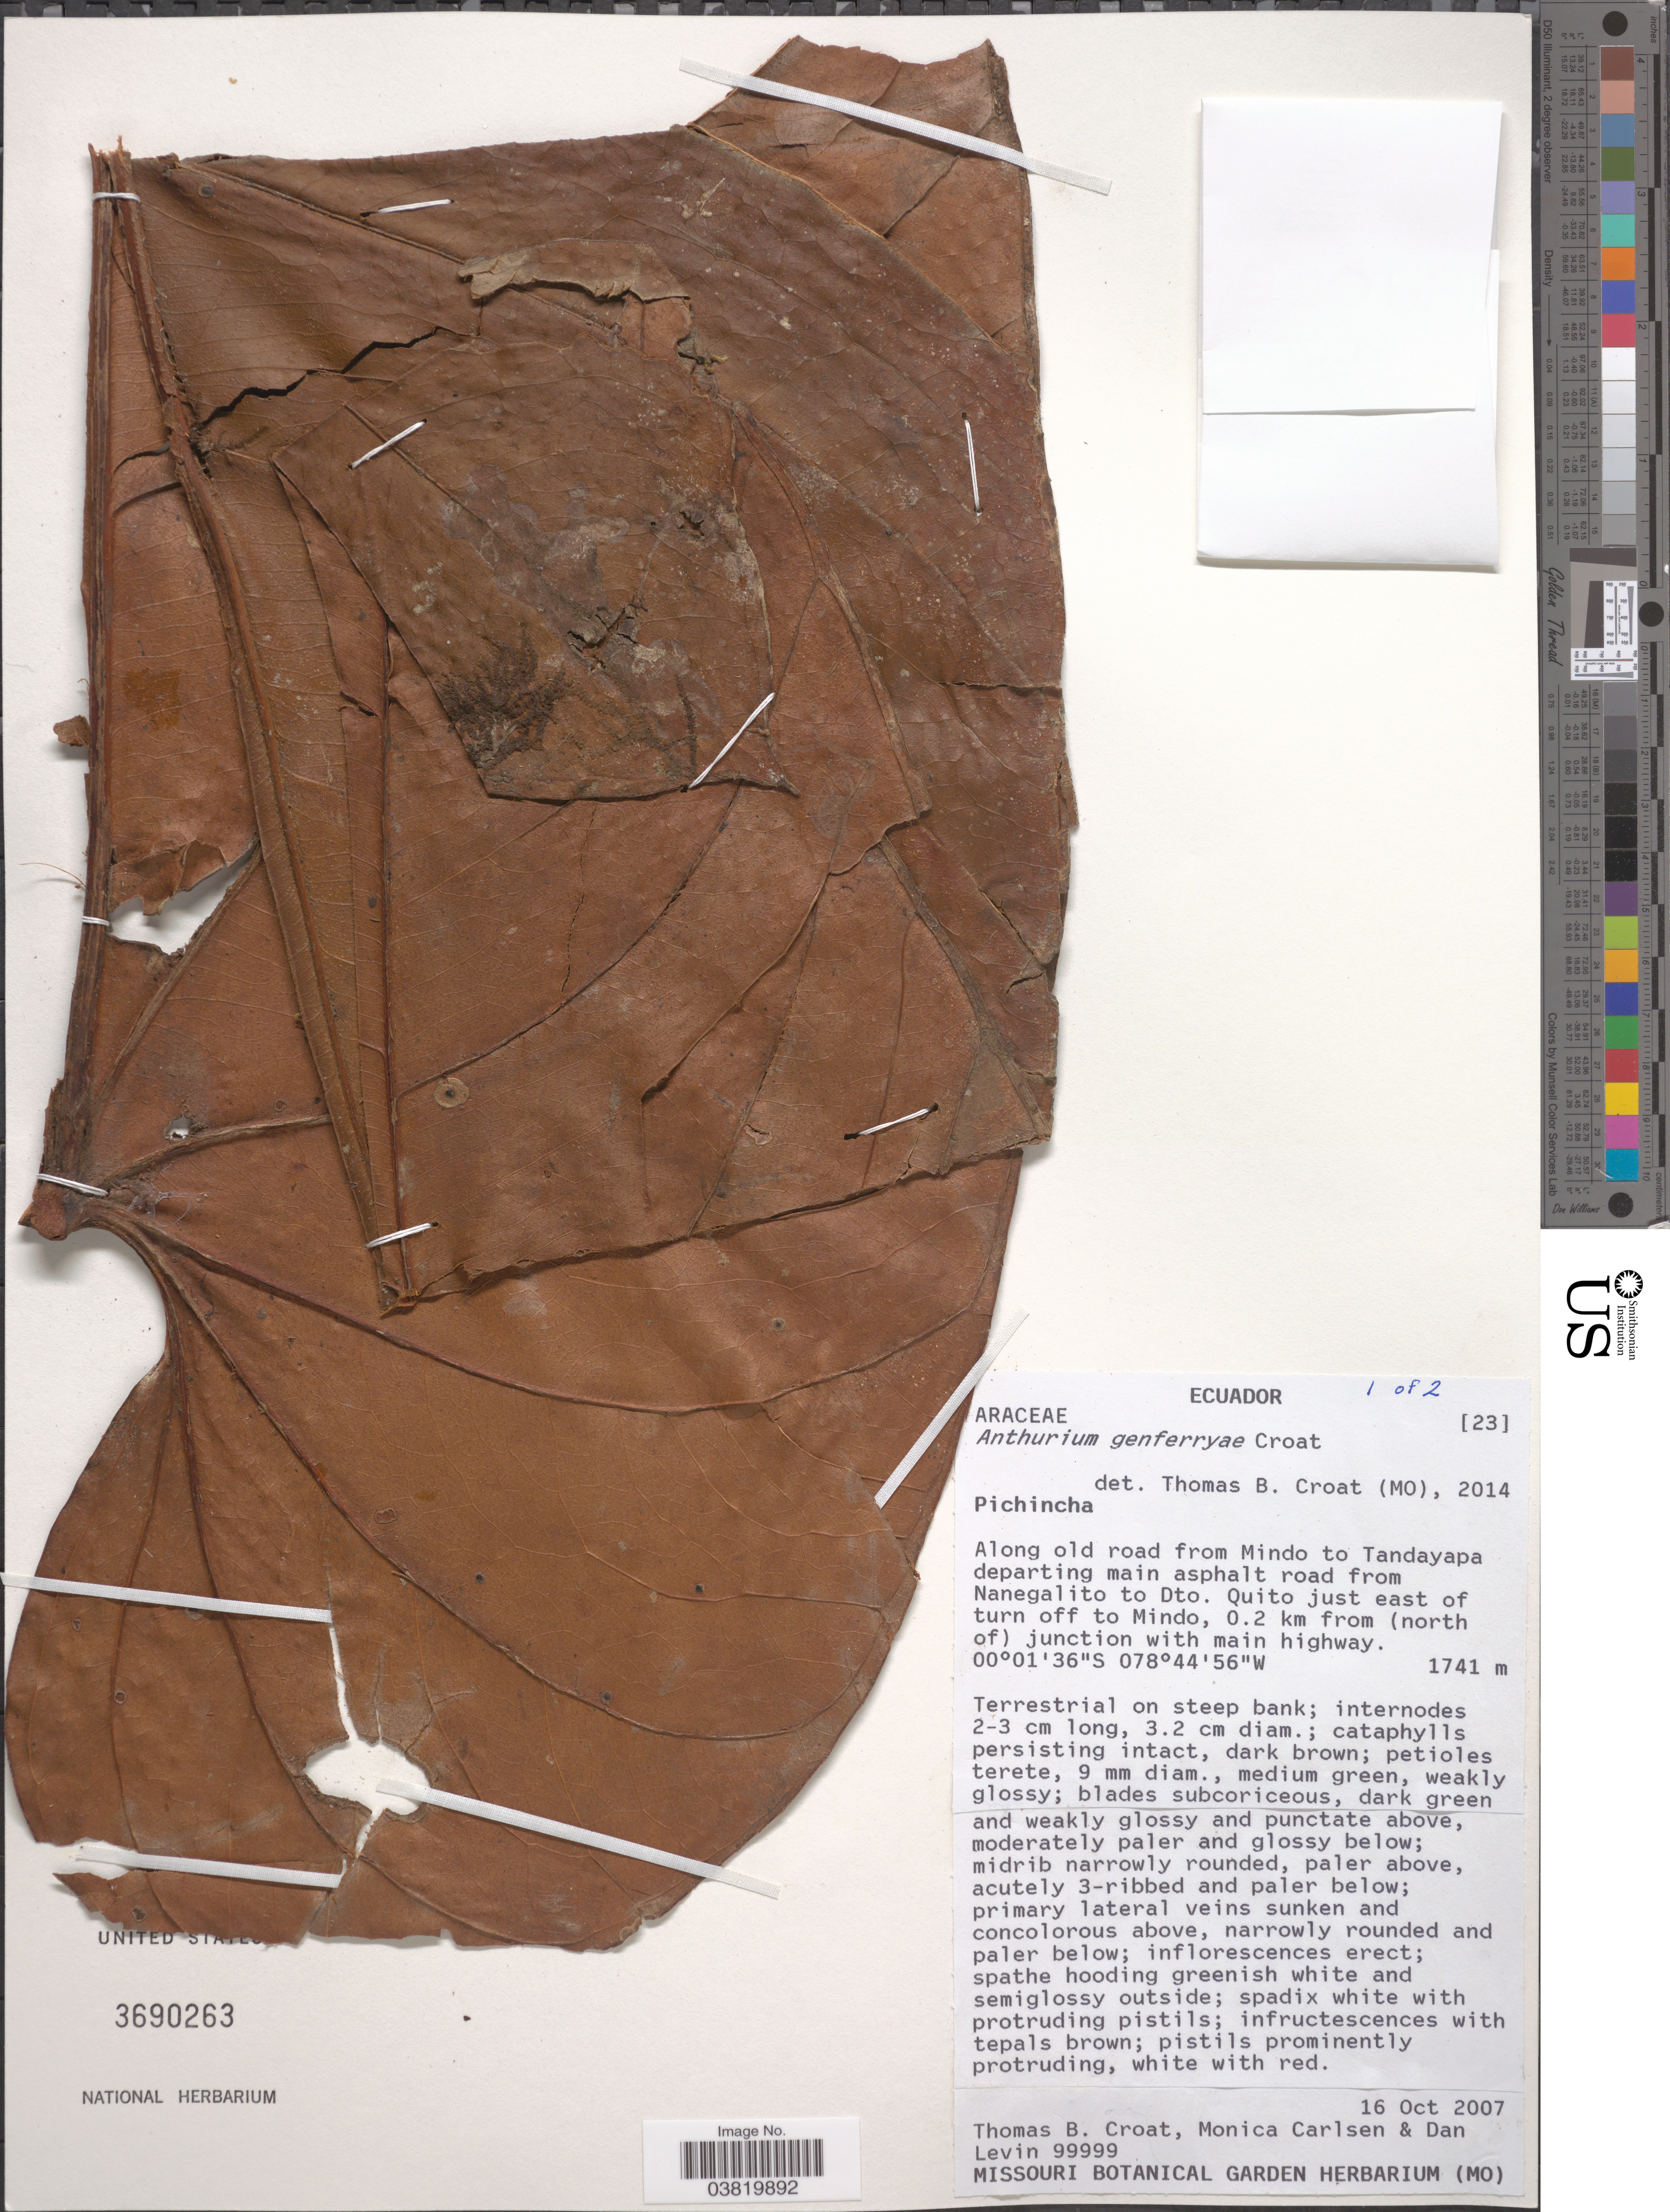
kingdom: Plantae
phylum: Tracheophyta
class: Liliopsida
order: Alismatales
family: Araceae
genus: Anthurium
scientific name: Anthurium genferryae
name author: Croat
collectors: T. B. Croat, M. M. Carlsen & D. Levin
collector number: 99999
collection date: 2007-10-16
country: Ecuador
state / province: Pichincha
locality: Along old road from Mindo to Tandayapa departing main asphalt road from Nanegalito to Dto. Quito just east of turn off to Mindo, 0.2 km from (north of) junction with main highway.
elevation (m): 1741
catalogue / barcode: US 3690263